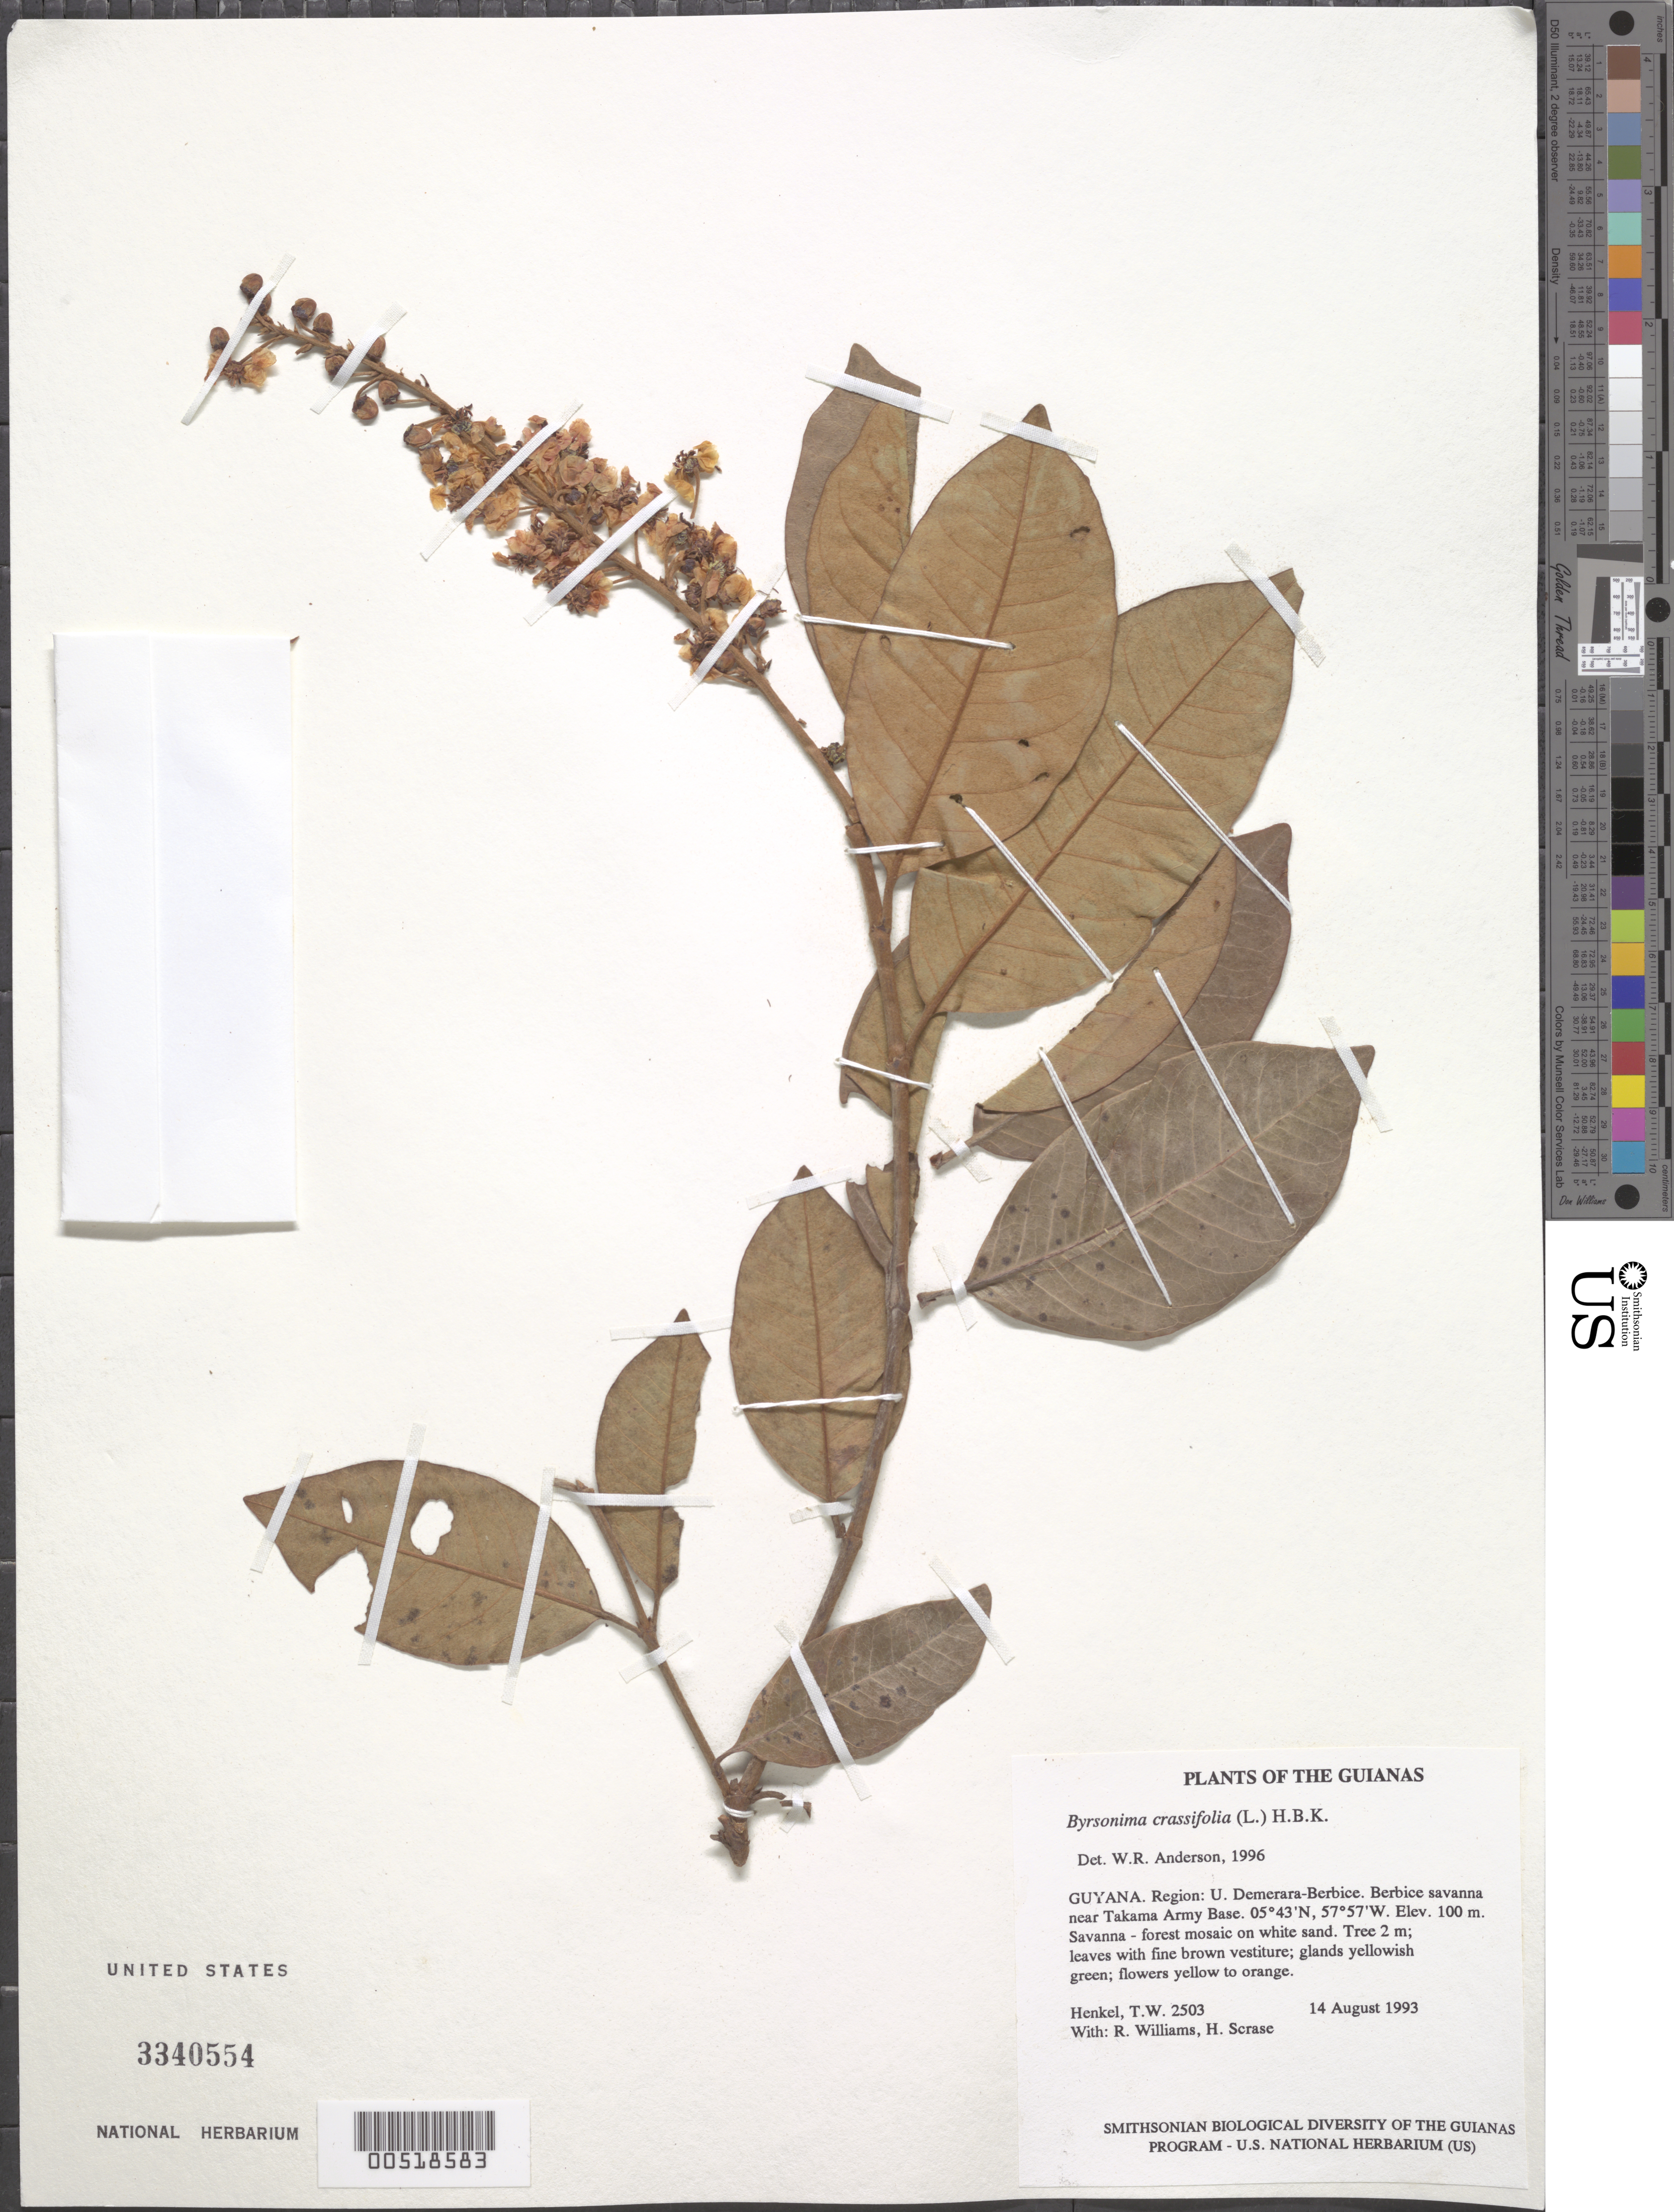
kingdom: Plantae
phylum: Tracheophyta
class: Magnoliopsida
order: Malpighiales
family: Malpighiaceae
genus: Byrsonima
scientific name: Byrsonima crassifolia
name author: (L.) Kunth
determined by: Anderson, W. R., (MICH), University of Michigan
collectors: T. Henkel, R. Williams & H. Scrase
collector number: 2503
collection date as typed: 14 August 1993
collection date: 1993-08-14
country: Guyana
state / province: U. Demerara-Berbice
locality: Berbice savanna near Takama Army Base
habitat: Savanna - forest mosaic on white sand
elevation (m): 100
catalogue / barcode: US 3340554